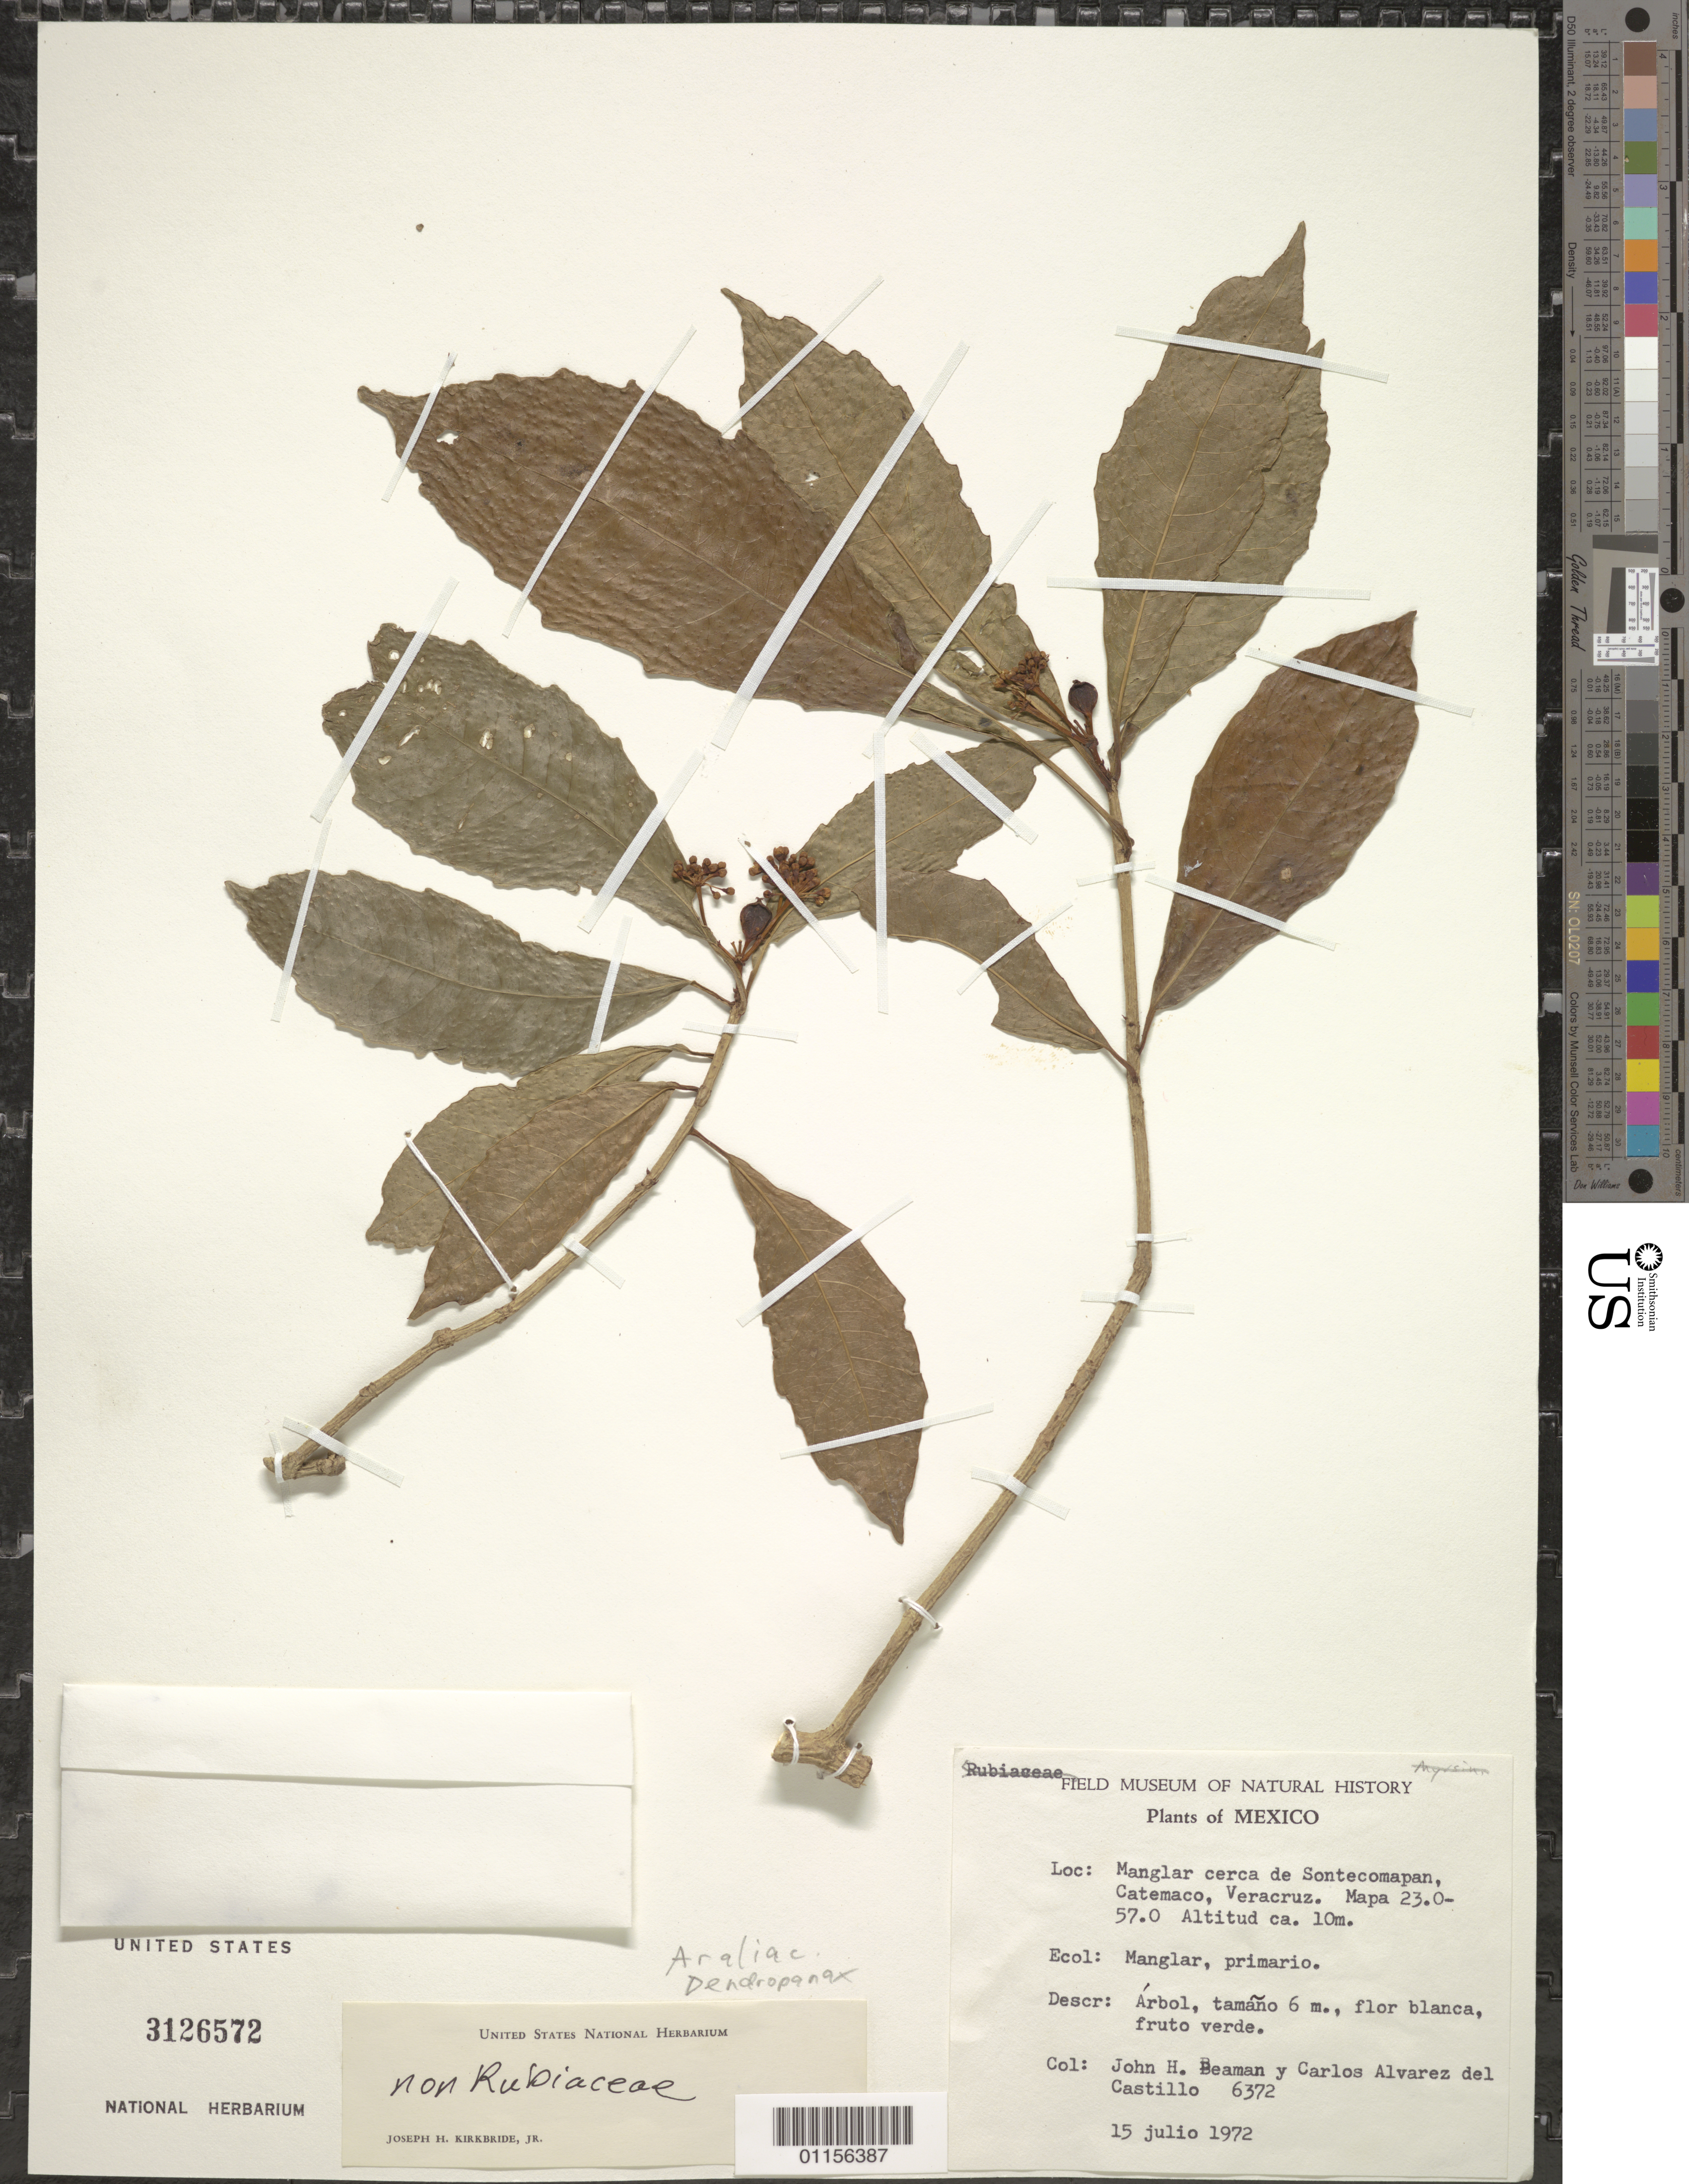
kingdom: Plantae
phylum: Tracheophyta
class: Magnoliopsida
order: Apiales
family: Araliaceae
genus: Dendropanax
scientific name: Dendropanax sp.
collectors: J. H. Beaman & A. Del Castillo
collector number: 6372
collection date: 1972-07-15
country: Mexico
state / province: Veracruz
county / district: Catemaco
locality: Manglar cerca de Sontecomapan.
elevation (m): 10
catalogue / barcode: US 3126572